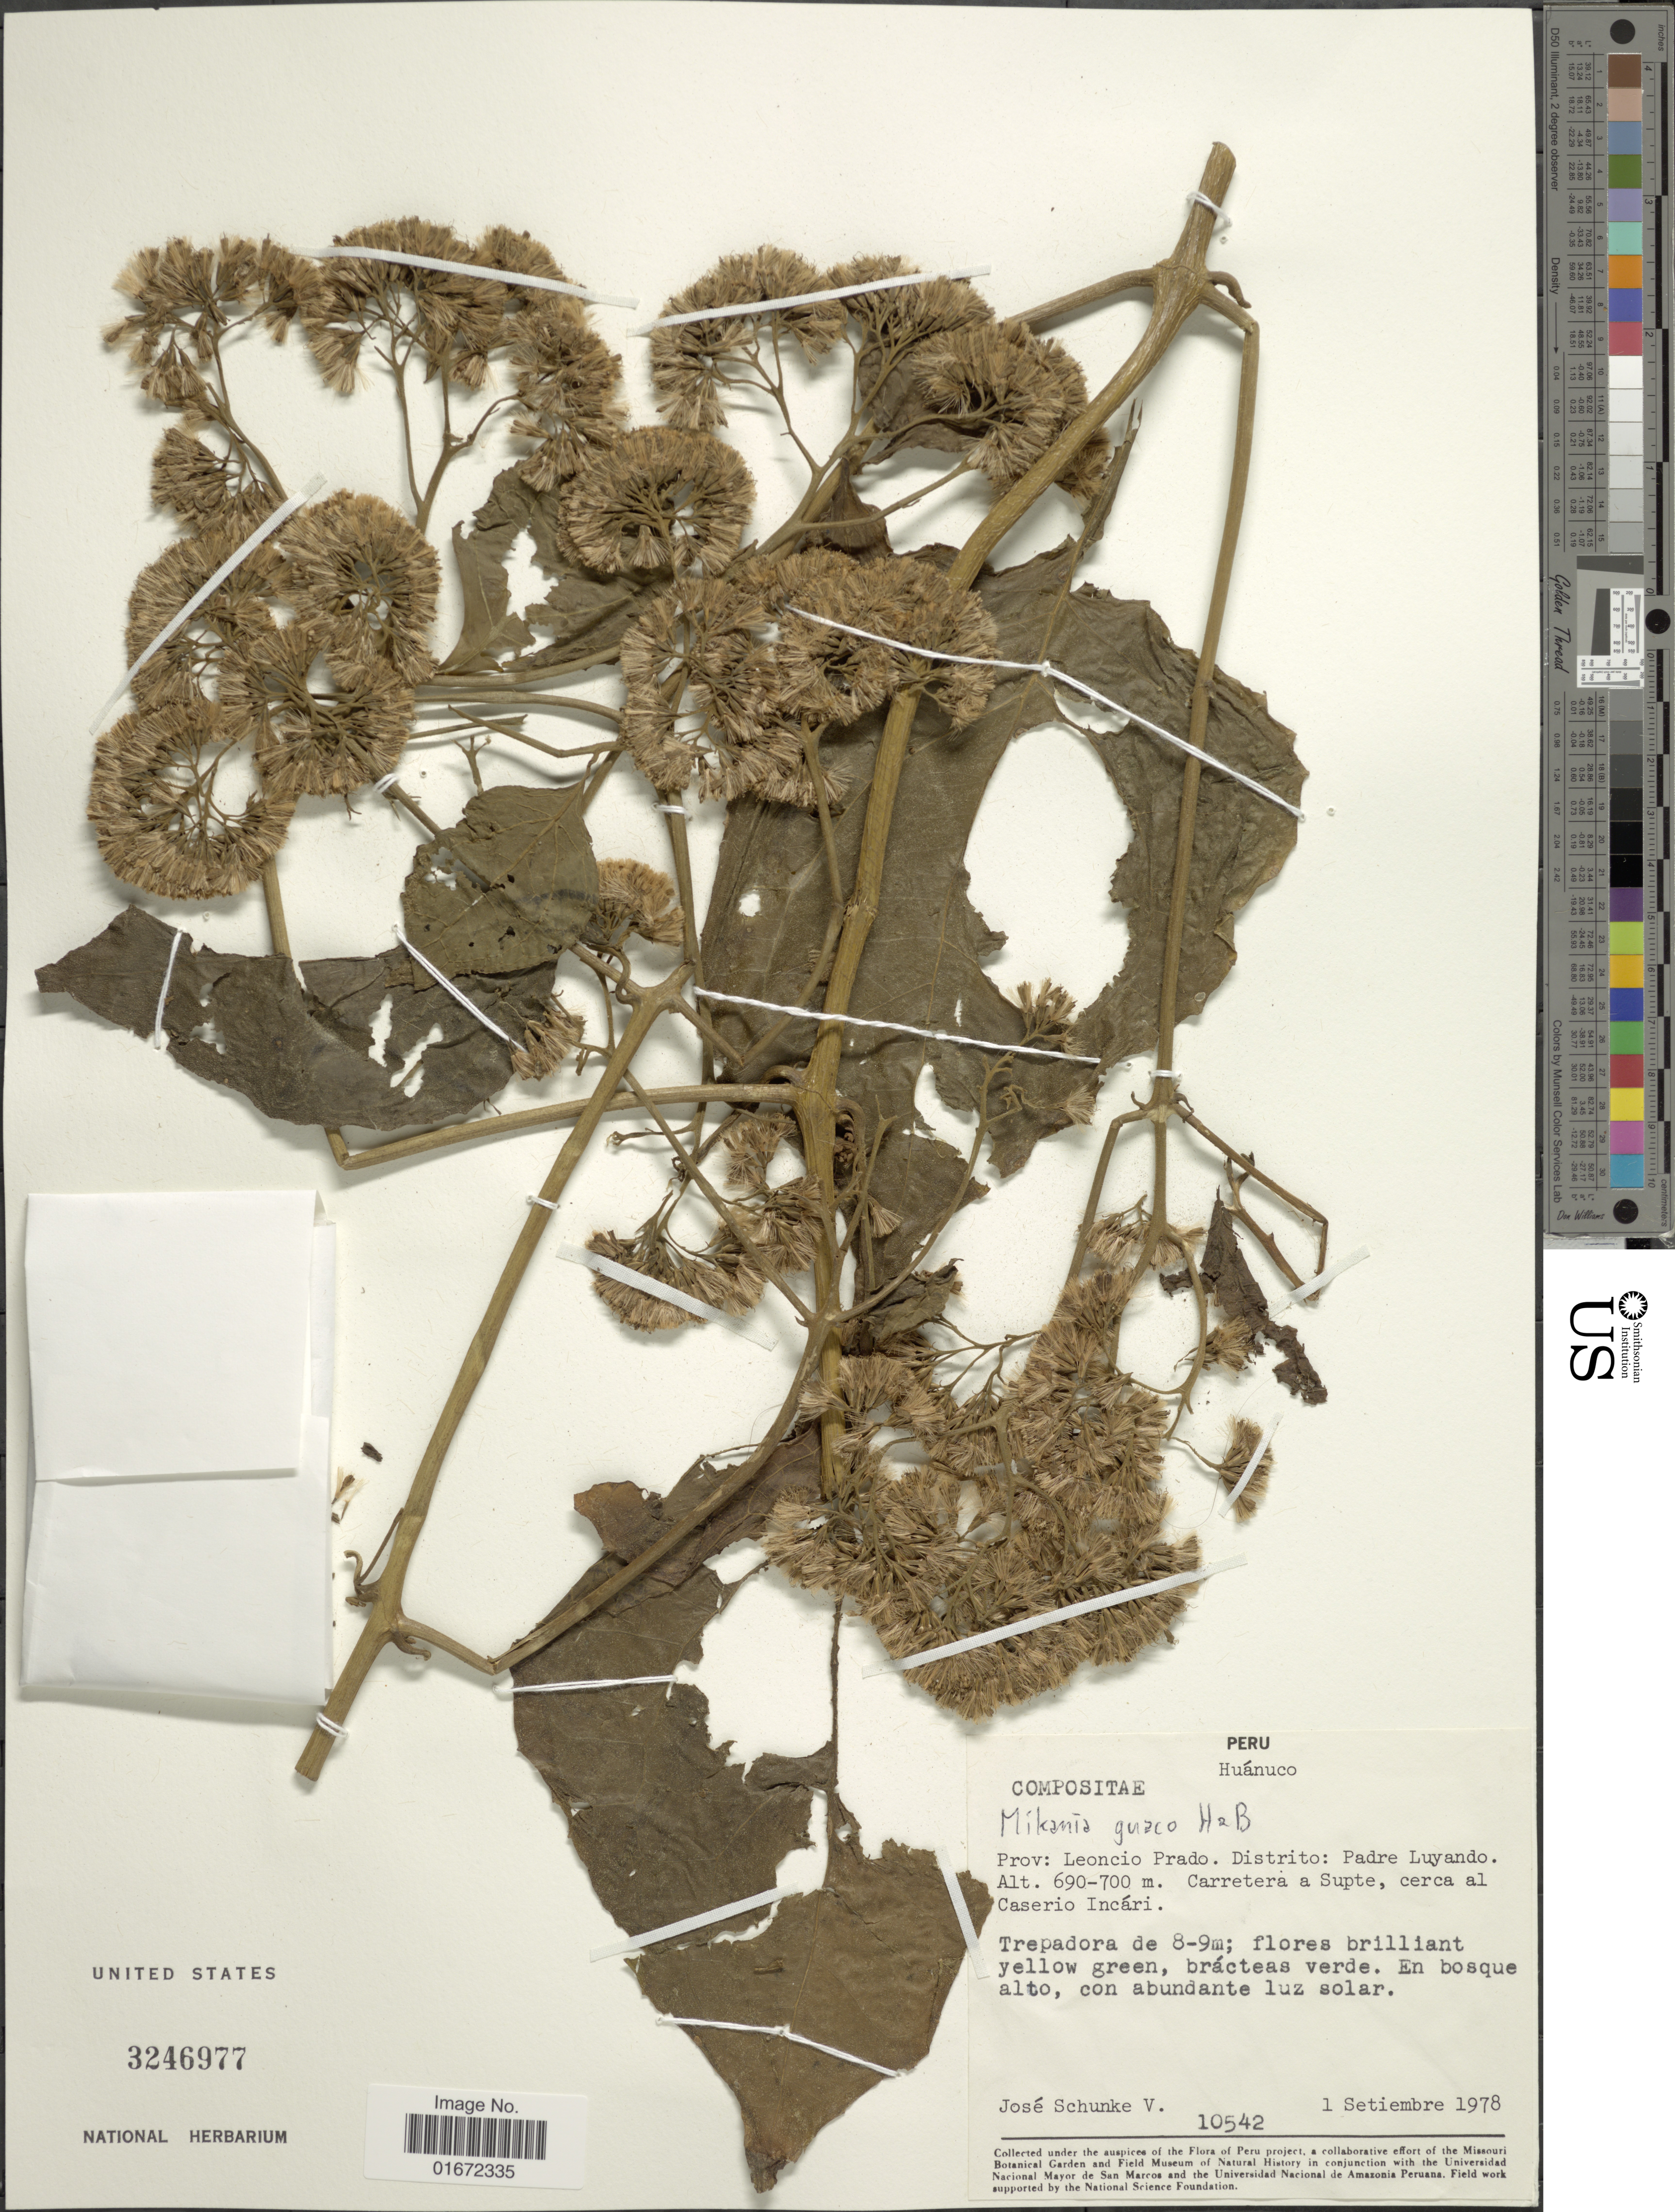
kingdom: Plantae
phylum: Tracheophyta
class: Magnoliopsida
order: Asterales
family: Asteraceae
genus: Mikania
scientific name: Mikania guaco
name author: Humb. & Bonpl.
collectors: J. Schunke Vigo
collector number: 10542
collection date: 1978-09-01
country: Peru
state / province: Huánuco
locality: Prov: Leoncio Prado. Distrito: Padre Luyando. Carretera a Supte, cerca al Caserio Incári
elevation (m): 690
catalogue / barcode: US 3246977